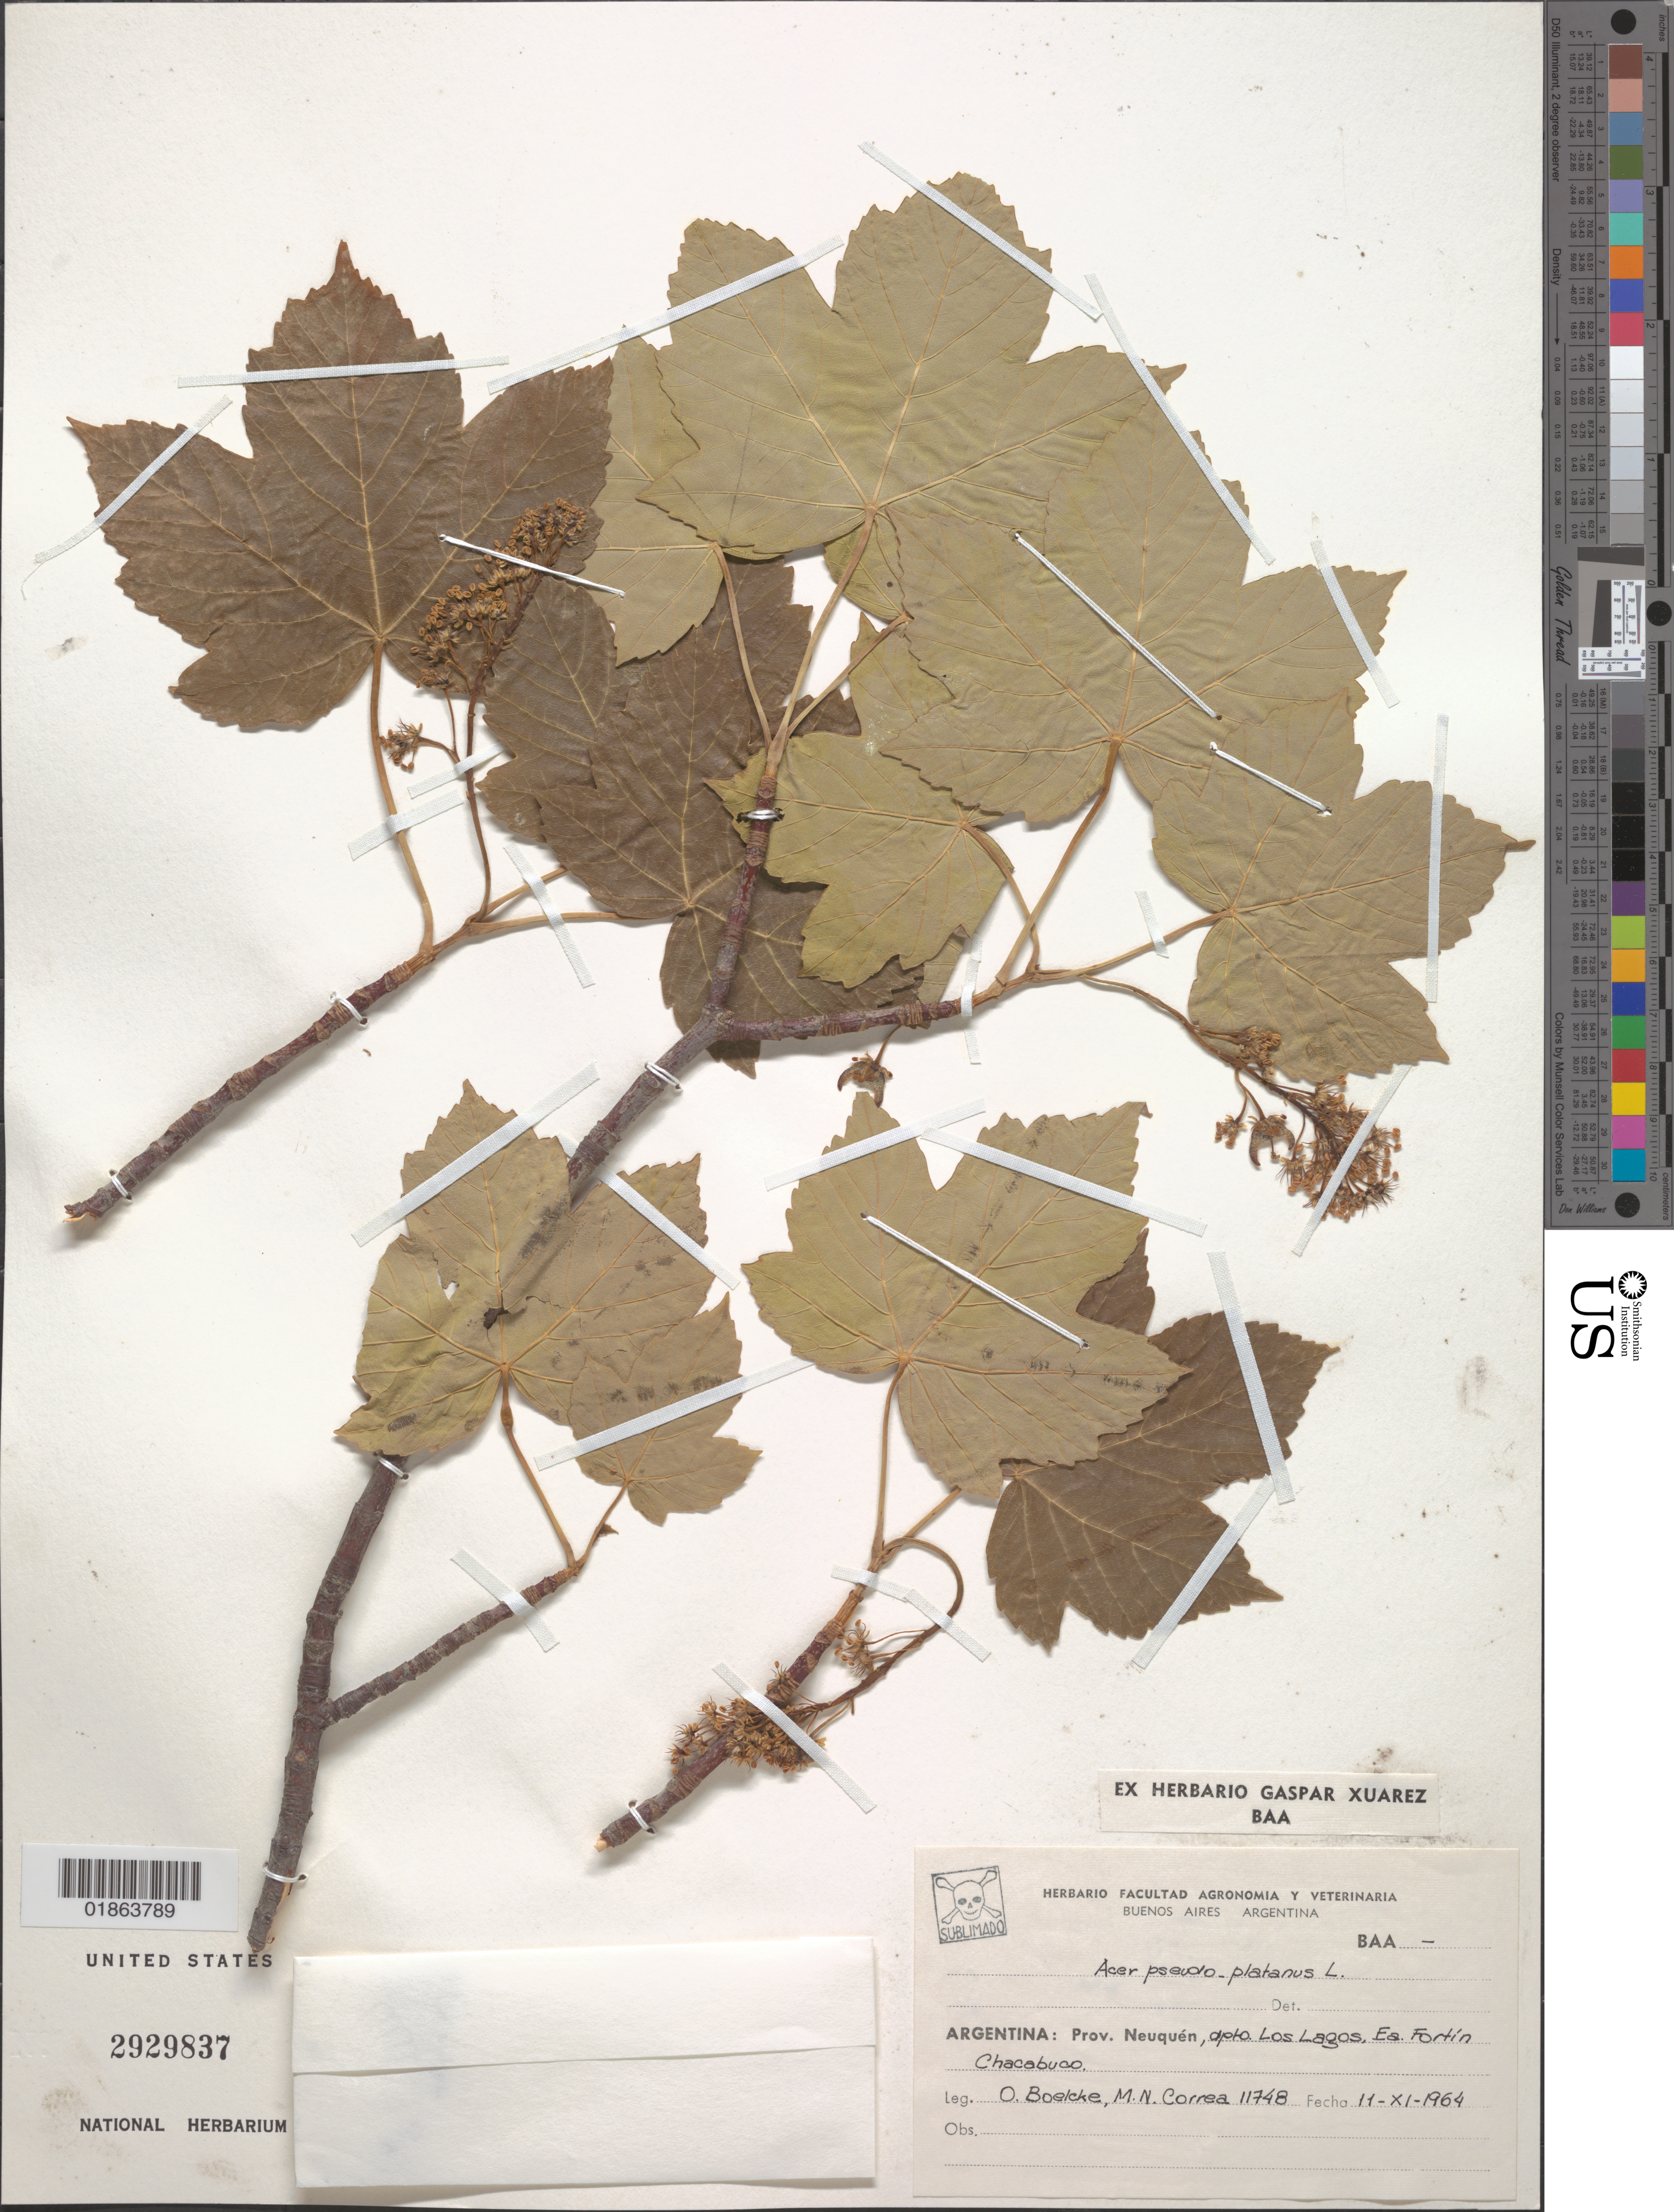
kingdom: Plantae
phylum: Tracheophyta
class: Magnoliopsida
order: Sapindales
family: Sapindaceae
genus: Acer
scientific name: Acer pseudoplatanus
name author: L.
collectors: O. Boelcke & M. N. Correa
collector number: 11748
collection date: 1964-11-11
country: Argentina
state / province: Neuquén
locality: Dpto. Los Lagos, Ea. Fortín Chacabuco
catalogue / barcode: US 2929837